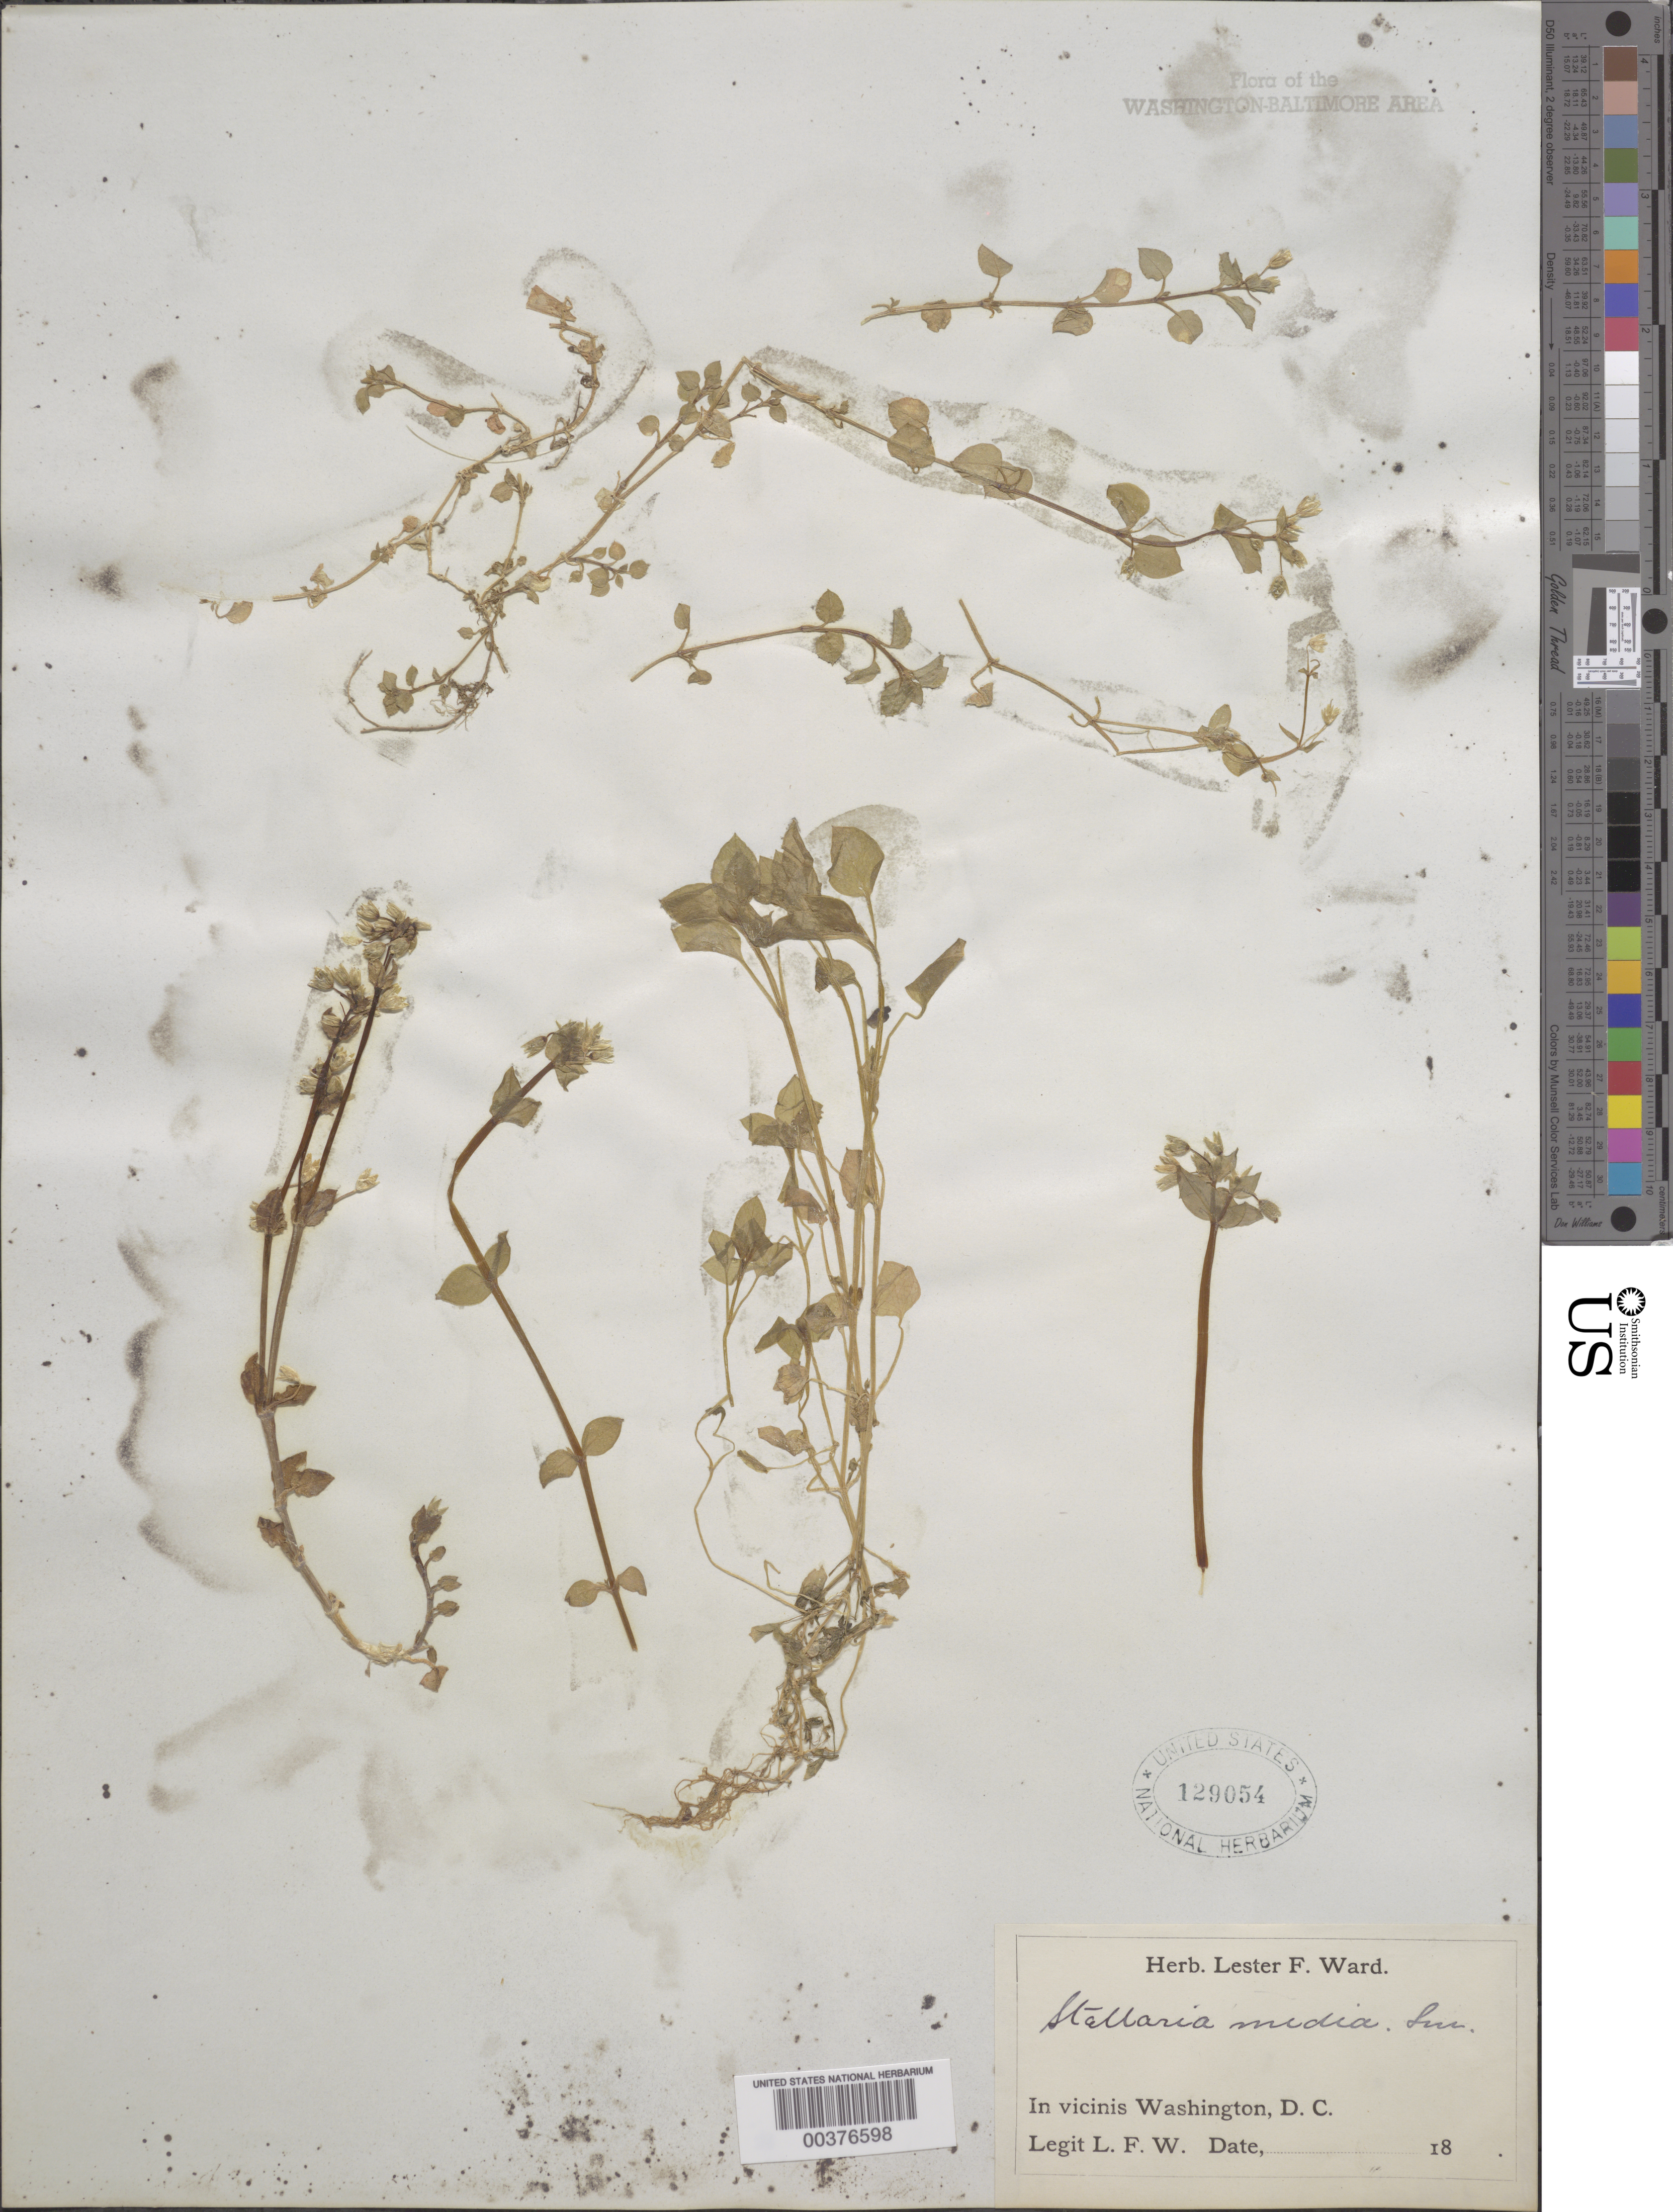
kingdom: Plantae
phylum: Tracheophyta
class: Magnoliopsida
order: Caryophyllales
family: Caryophyllaceae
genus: Stellaria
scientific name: Stellaria media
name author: (L.) Vill.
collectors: L. F. Ward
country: United States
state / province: District of Columbia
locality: Washington DC Area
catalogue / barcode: US 129054